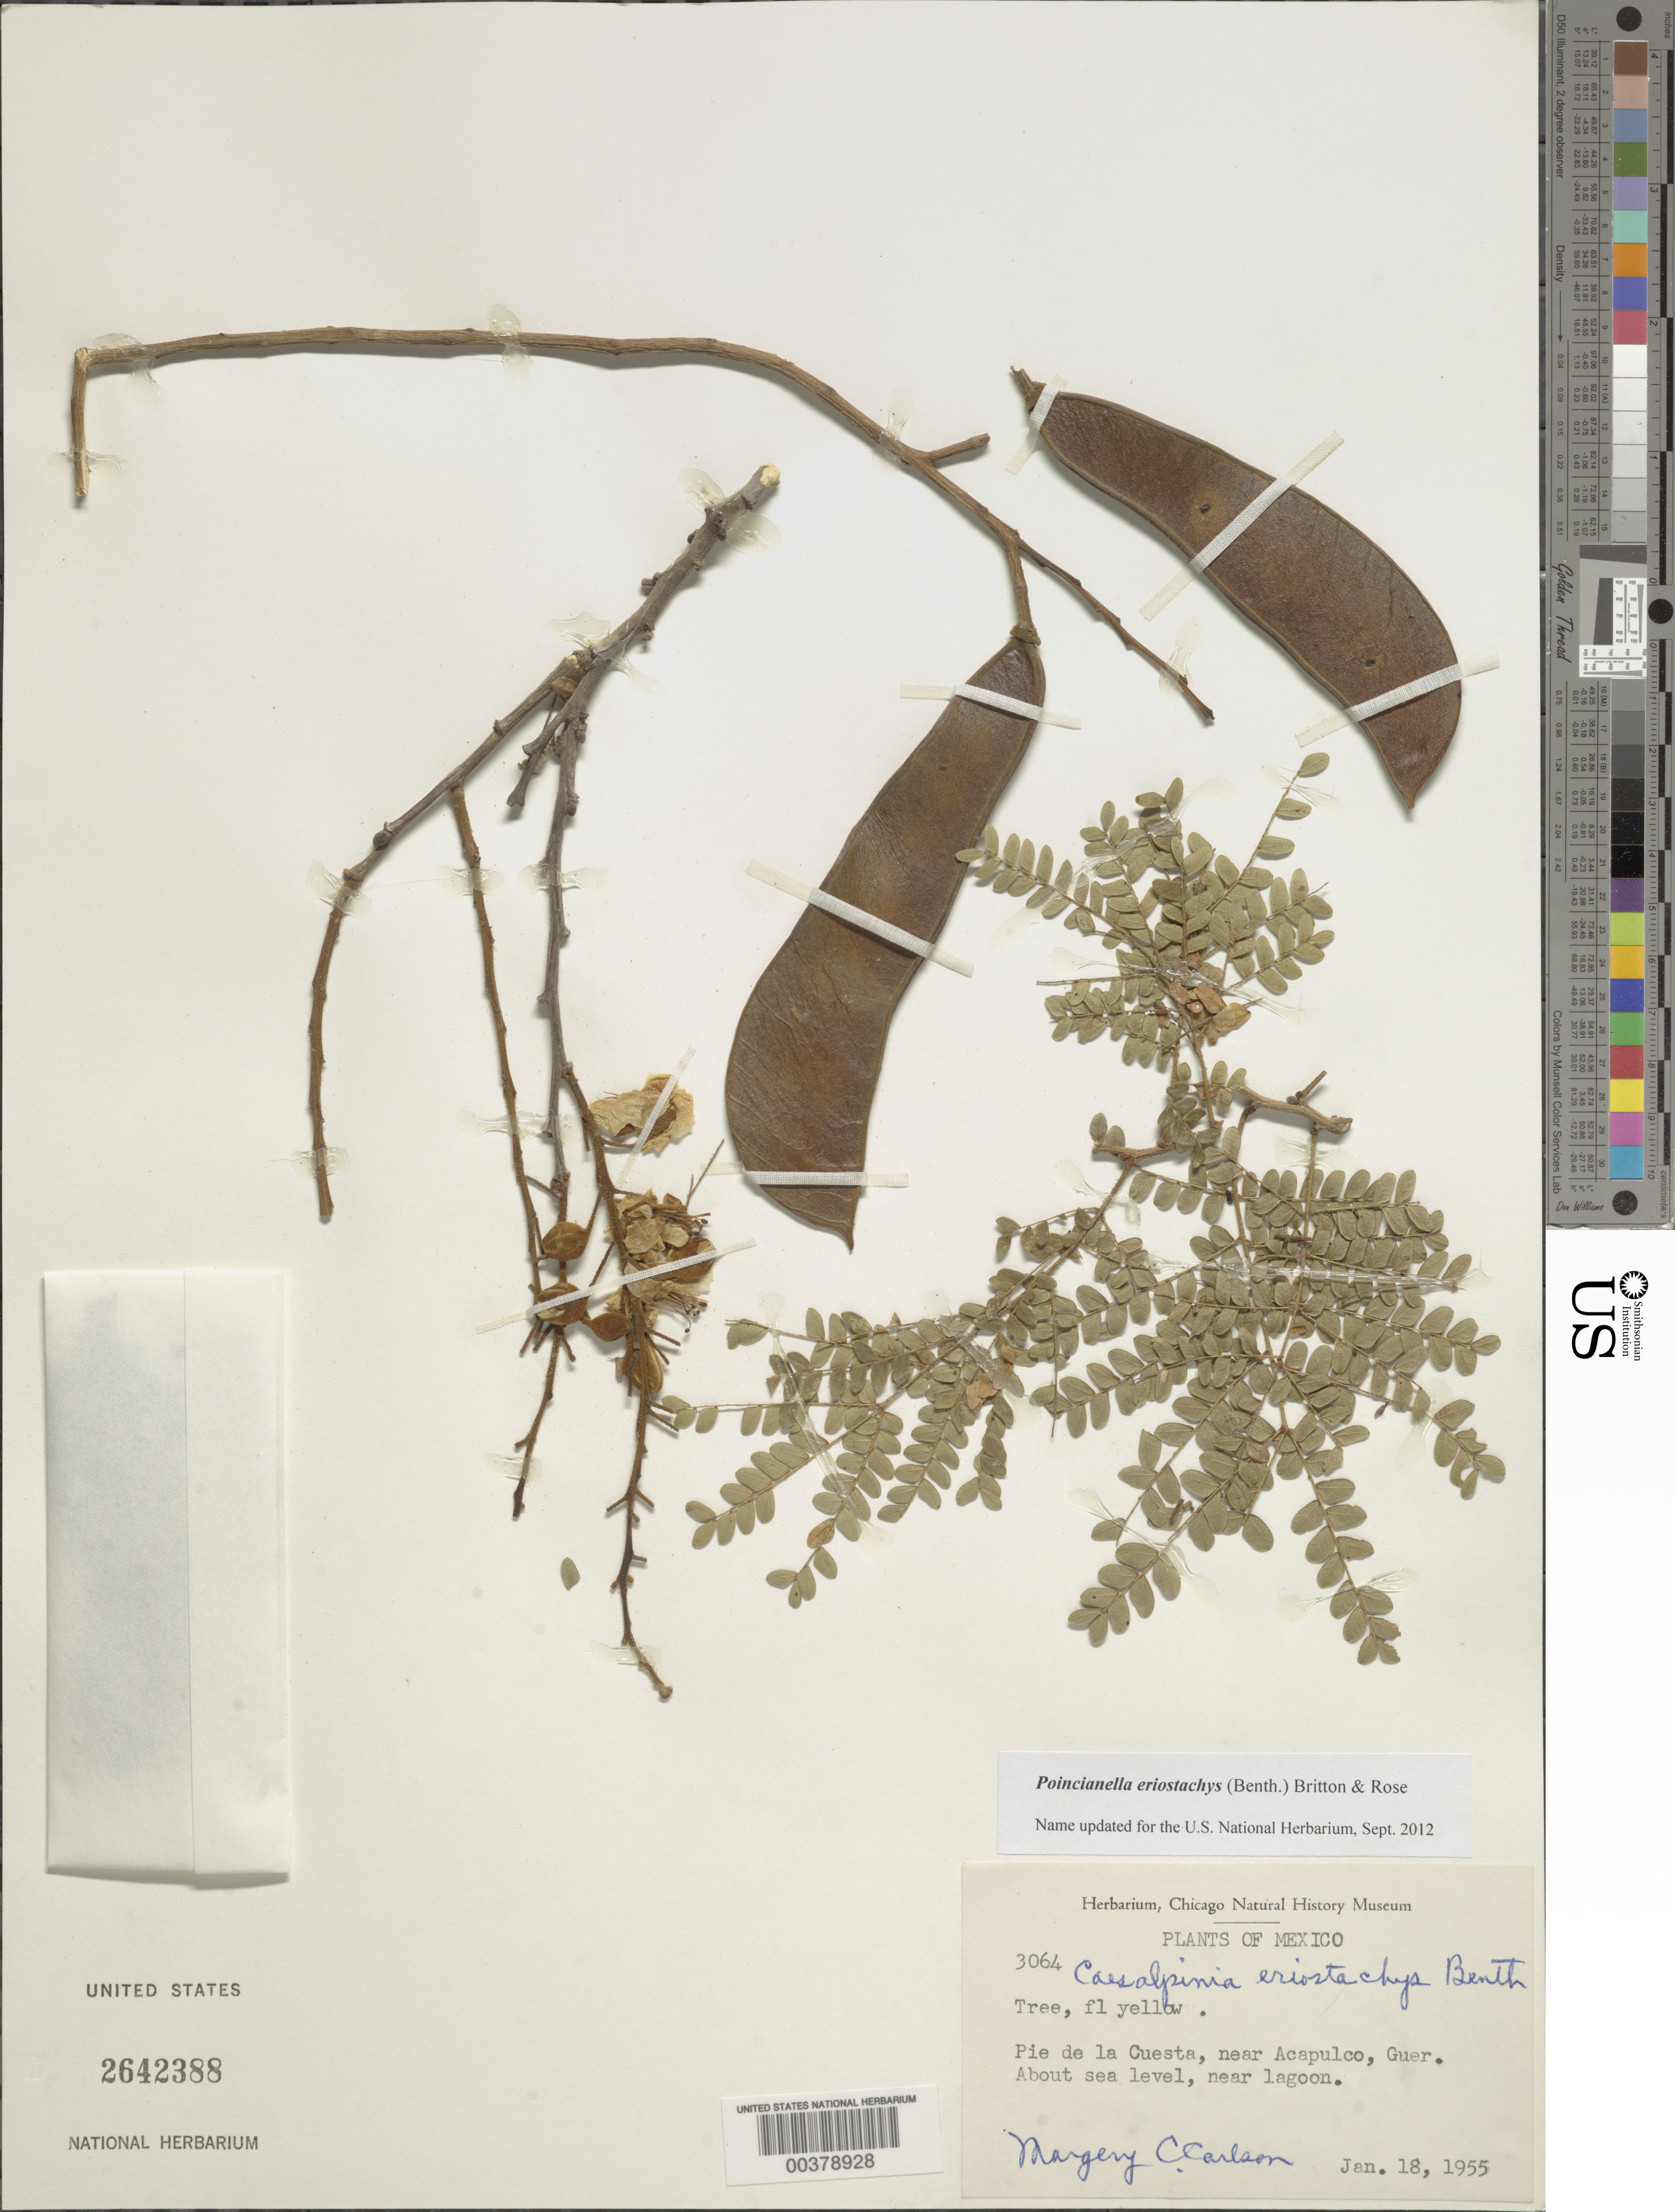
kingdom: Plantae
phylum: Tracheophyta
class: Magnoliopsida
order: Fabales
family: Fabaceae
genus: Cenostigma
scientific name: Cenostigma eriostachys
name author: (Benth.) Gagnon & G.P. Lewis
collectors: M. C. Carlson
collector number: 3064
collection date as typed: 18 Jan 1955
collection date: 1955-01-18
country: Mexico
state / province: Guerrero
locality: Pie de La Cuesta, near Acapulco, near lagoon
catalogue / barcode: US 2642388